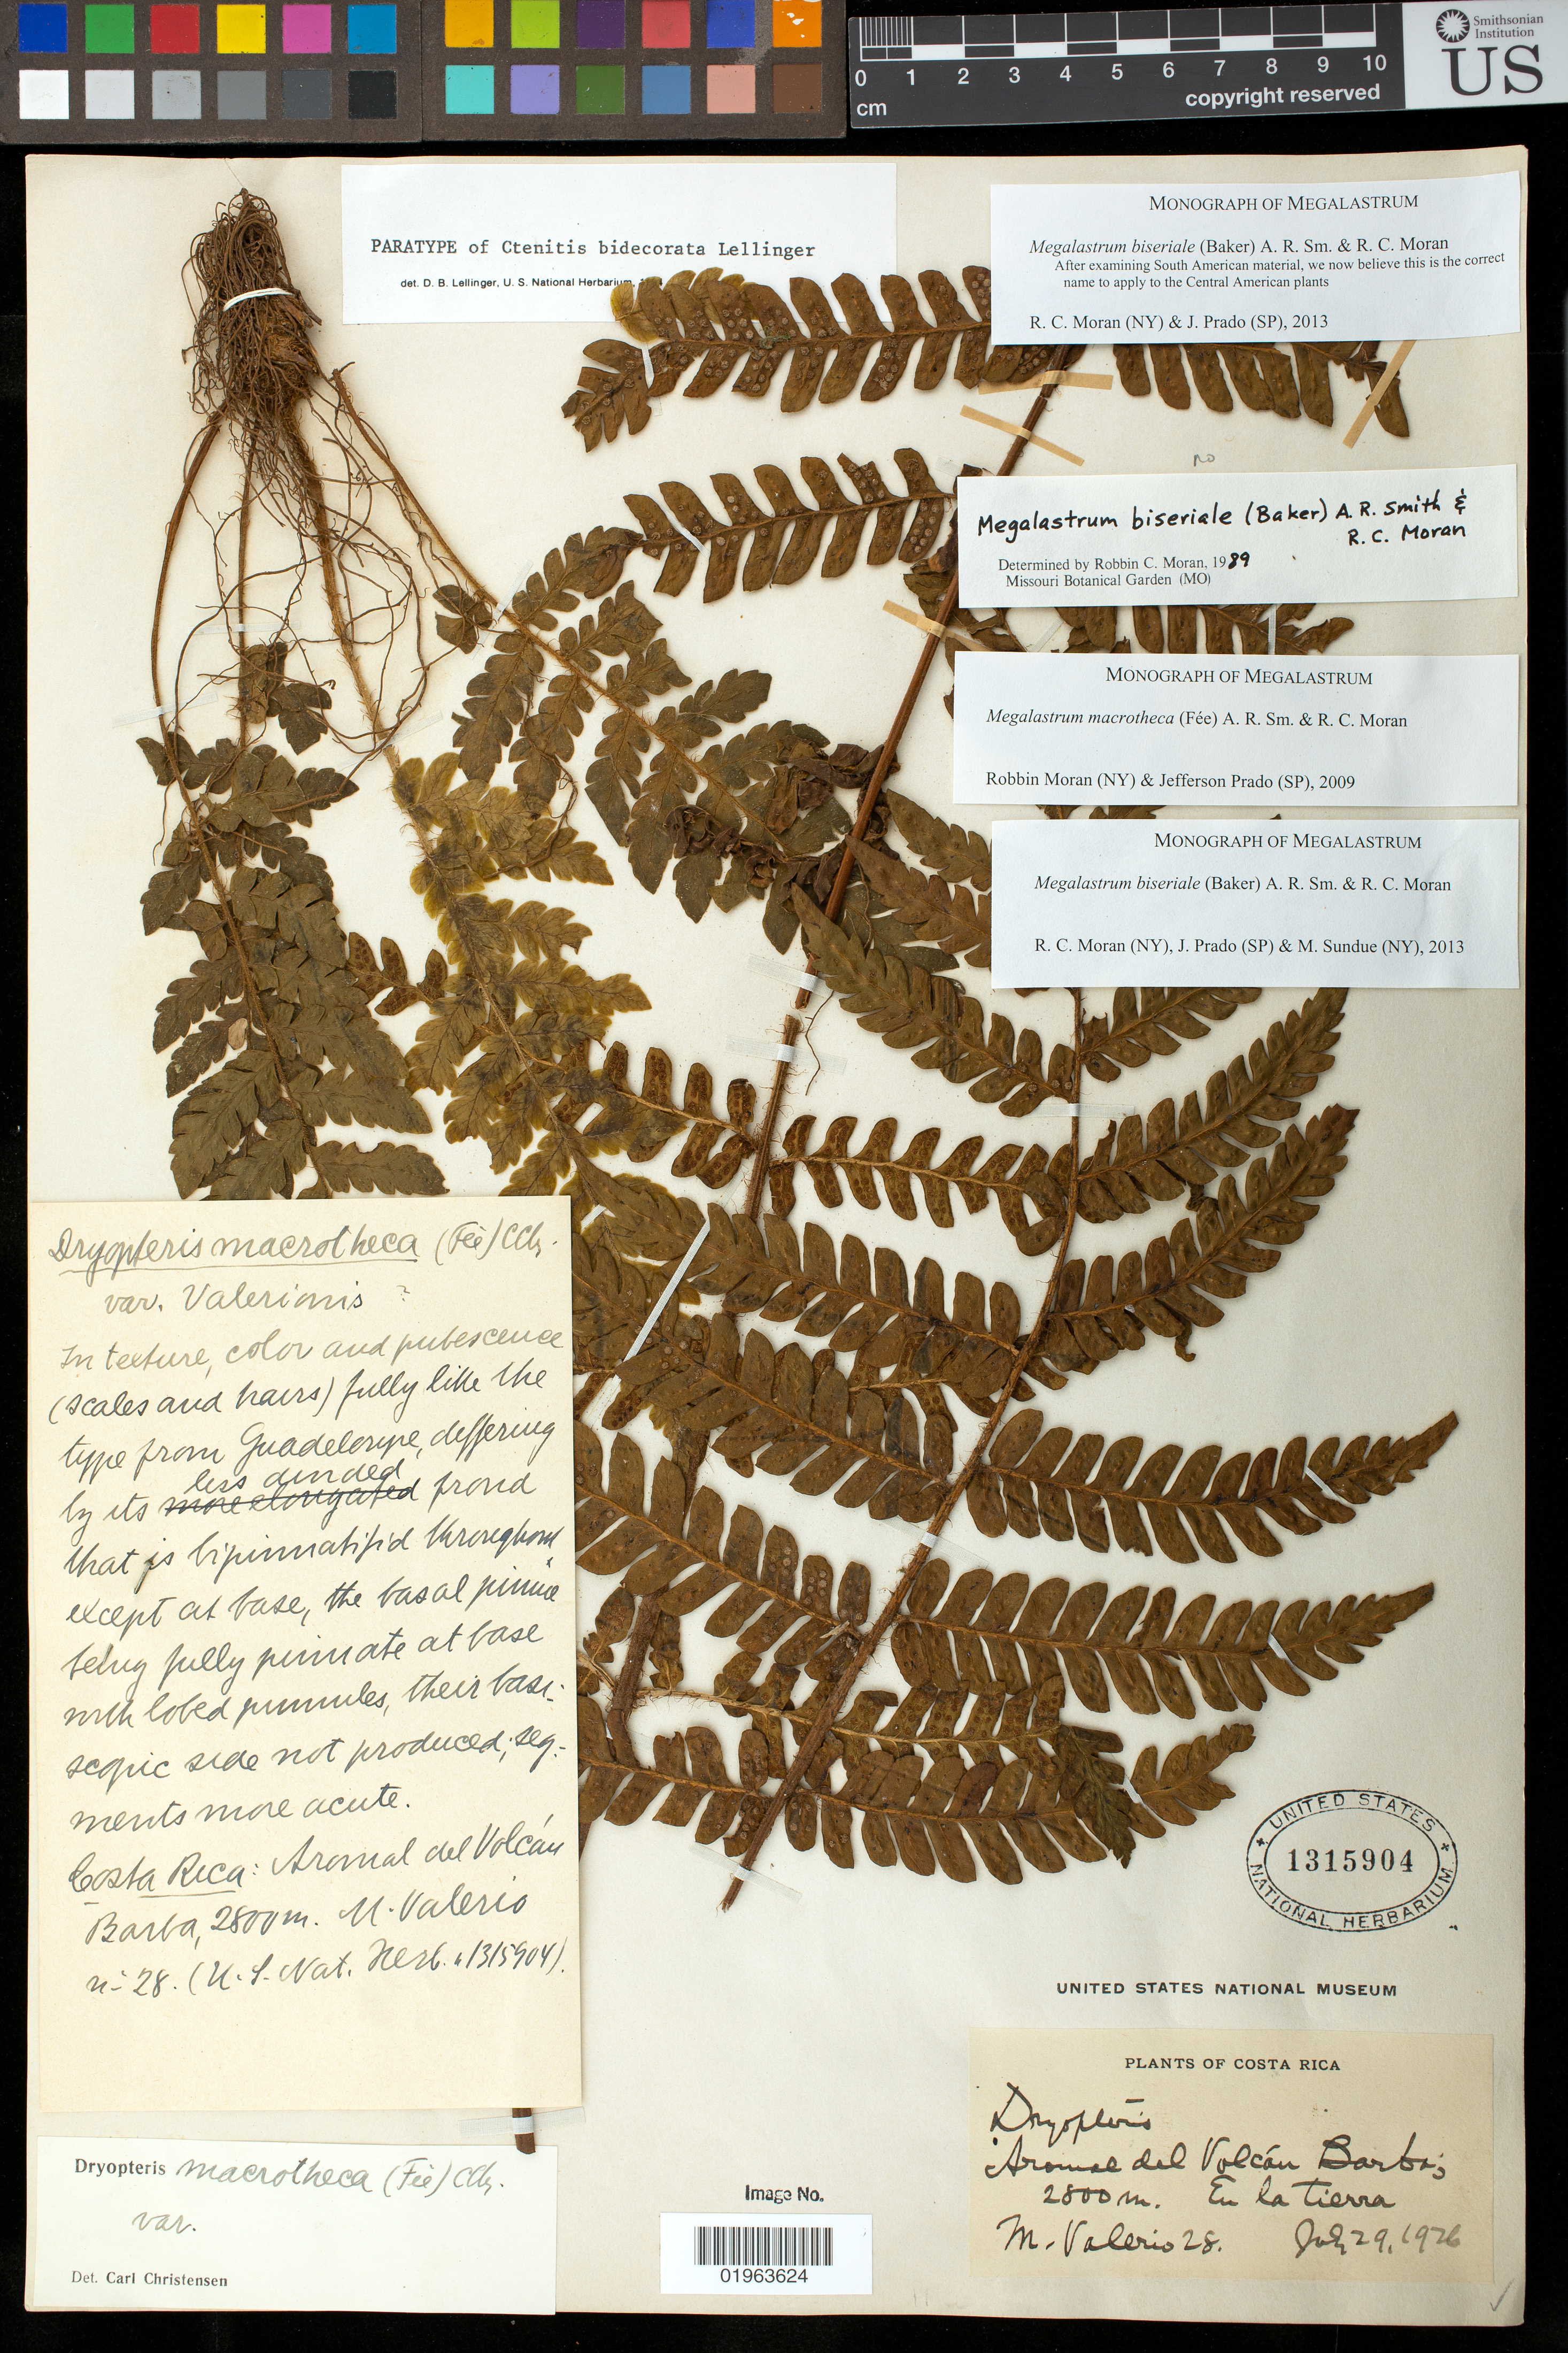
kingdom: Plantae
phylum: Tracheophyta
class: Polypodiopsida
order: Polypodiales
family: Dryopteridaceae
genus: Megalastrum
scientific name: Megalastrum biseriale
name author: (Baker) A.R. Sm. & R.C. Moran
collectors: M. Valerio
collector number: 28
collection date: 1926-07-29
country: Costa Rica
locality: Aromal del Volcán Barba's Eu la tierra.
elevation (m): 2800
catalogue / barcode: US 1315904